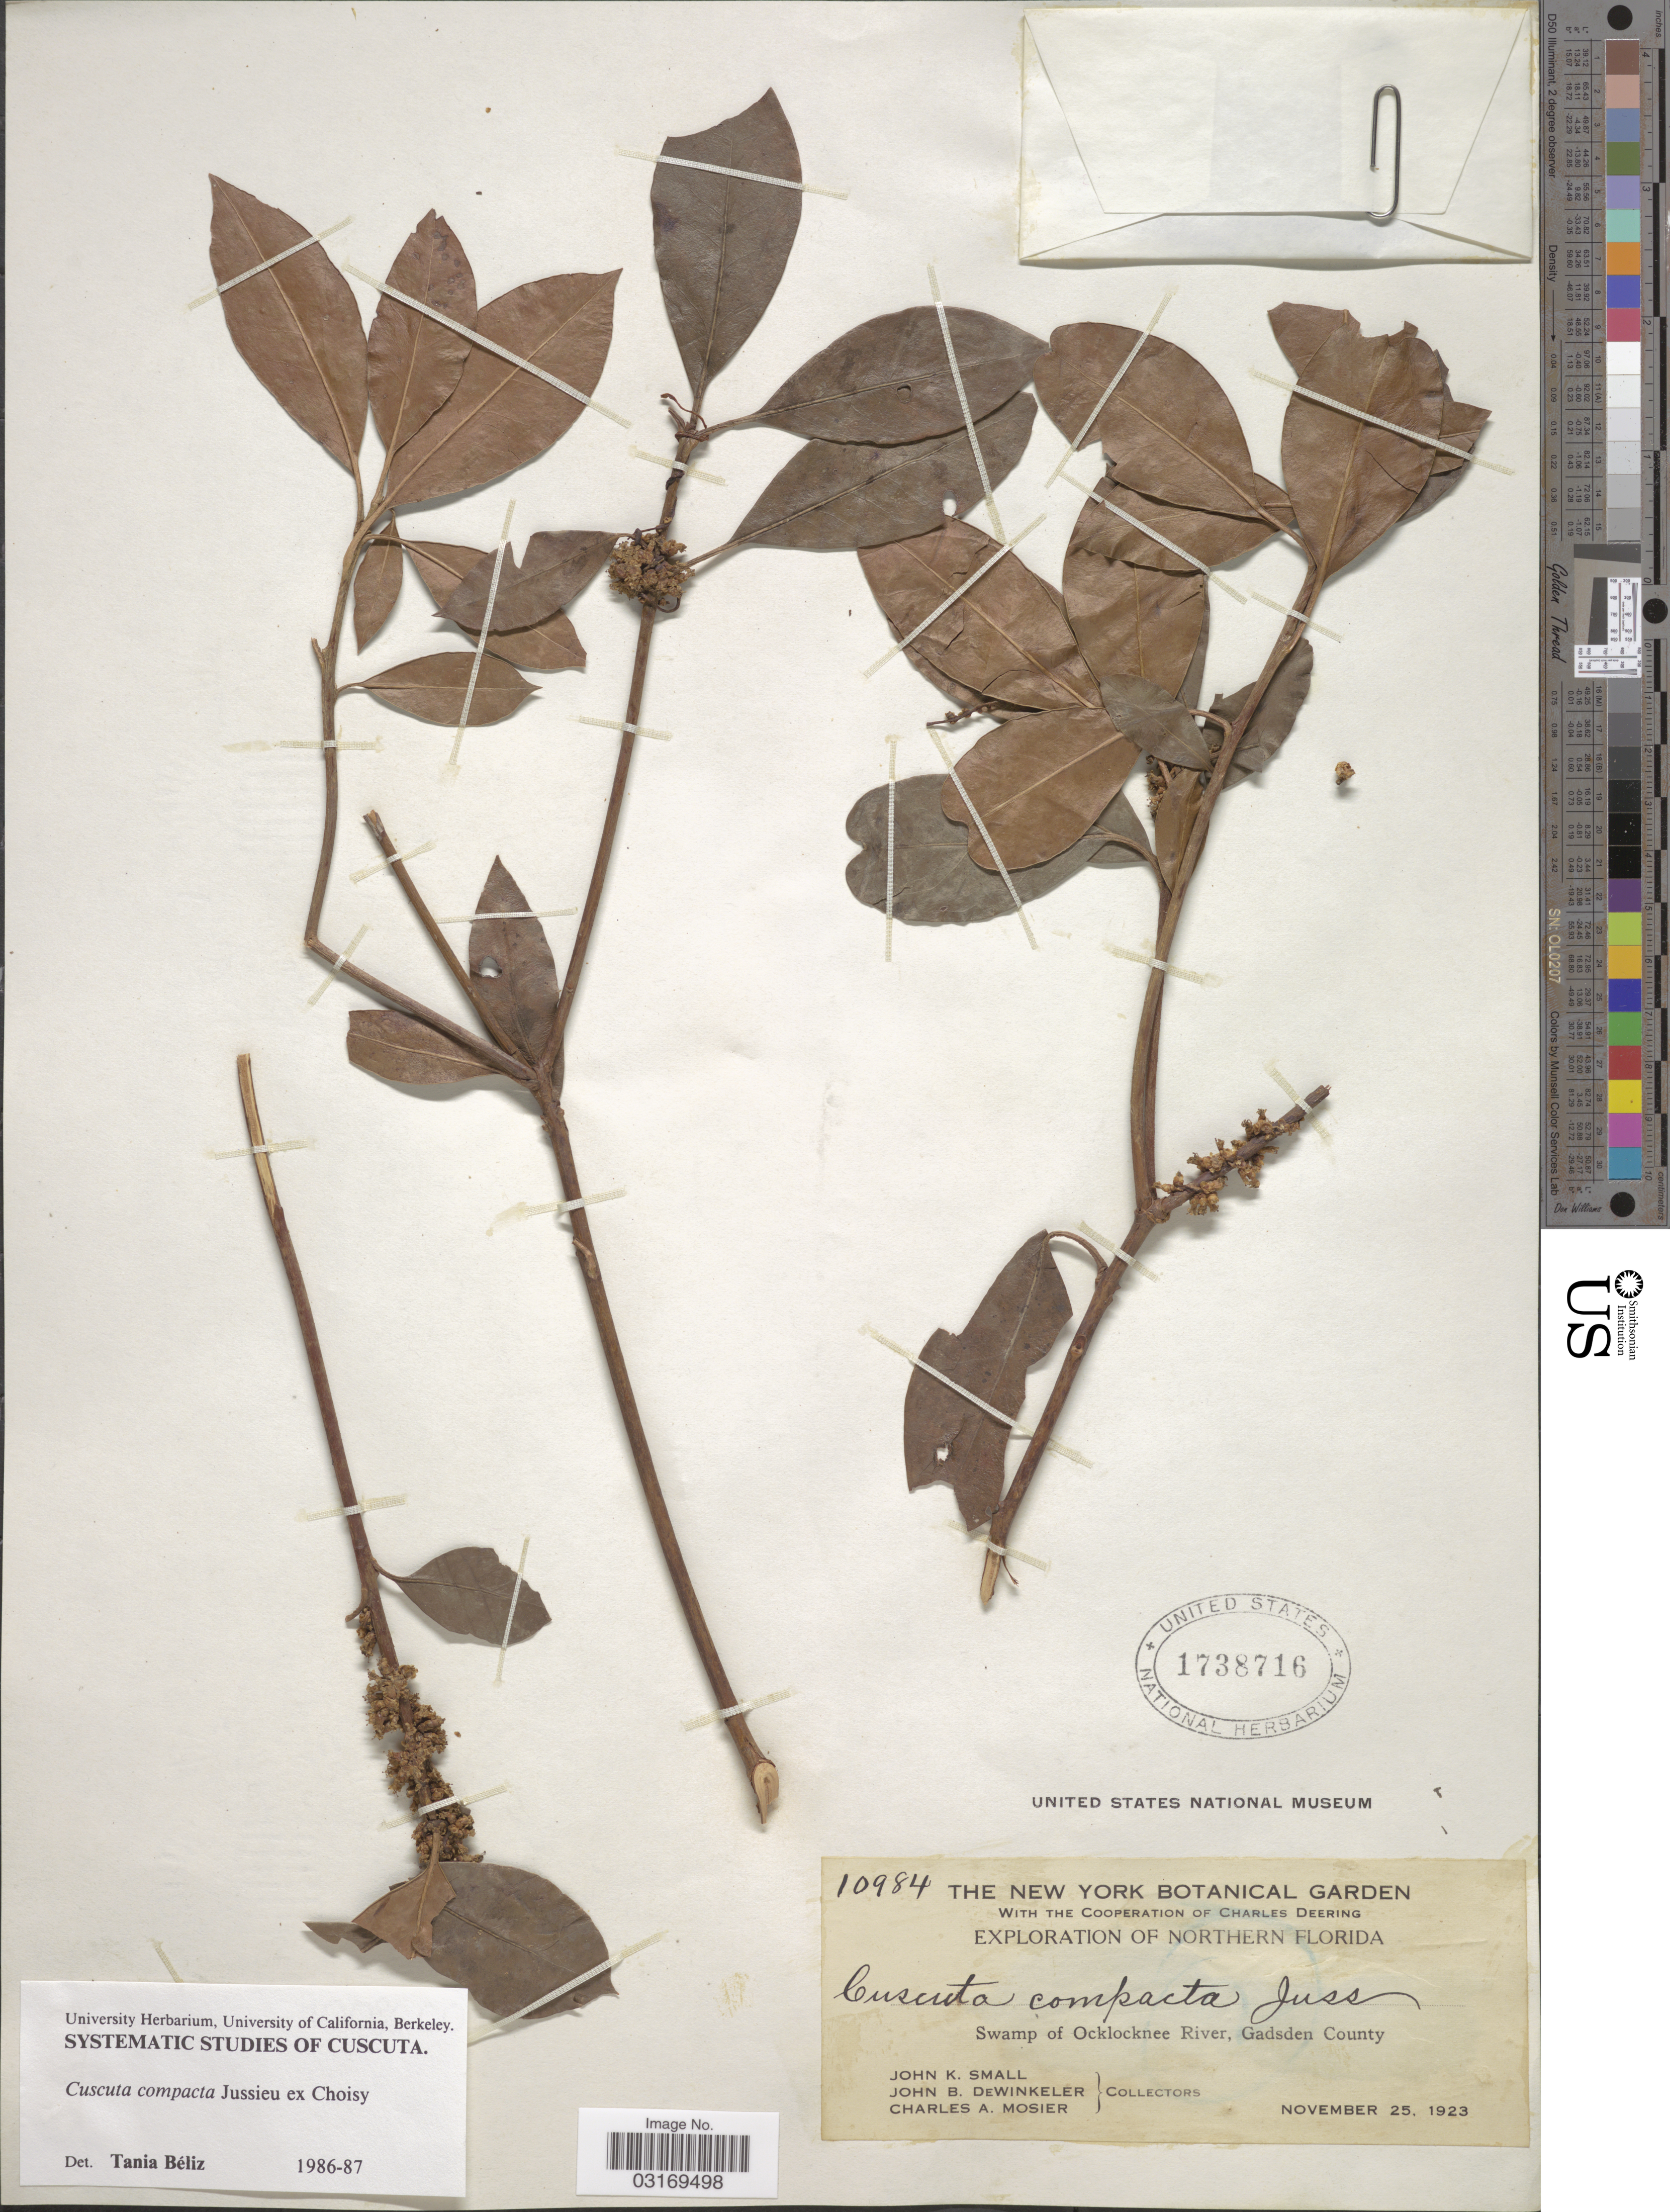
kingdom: Plantae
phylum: Tracheophyta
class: Magnoliopsida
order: Solanales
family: Convolvulaceae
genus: Cuscuta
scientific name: Cuscuta compacta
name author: Juss. ex Choisy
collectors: J. K. Small, J. B. Dewinkeler & C. A. Mosier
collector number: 10984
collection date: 1923-11-25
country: United States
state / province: Florida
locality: Northern Florida. Swamp of Ocklocknee River, Gadsden County.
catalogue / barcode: US 1738716